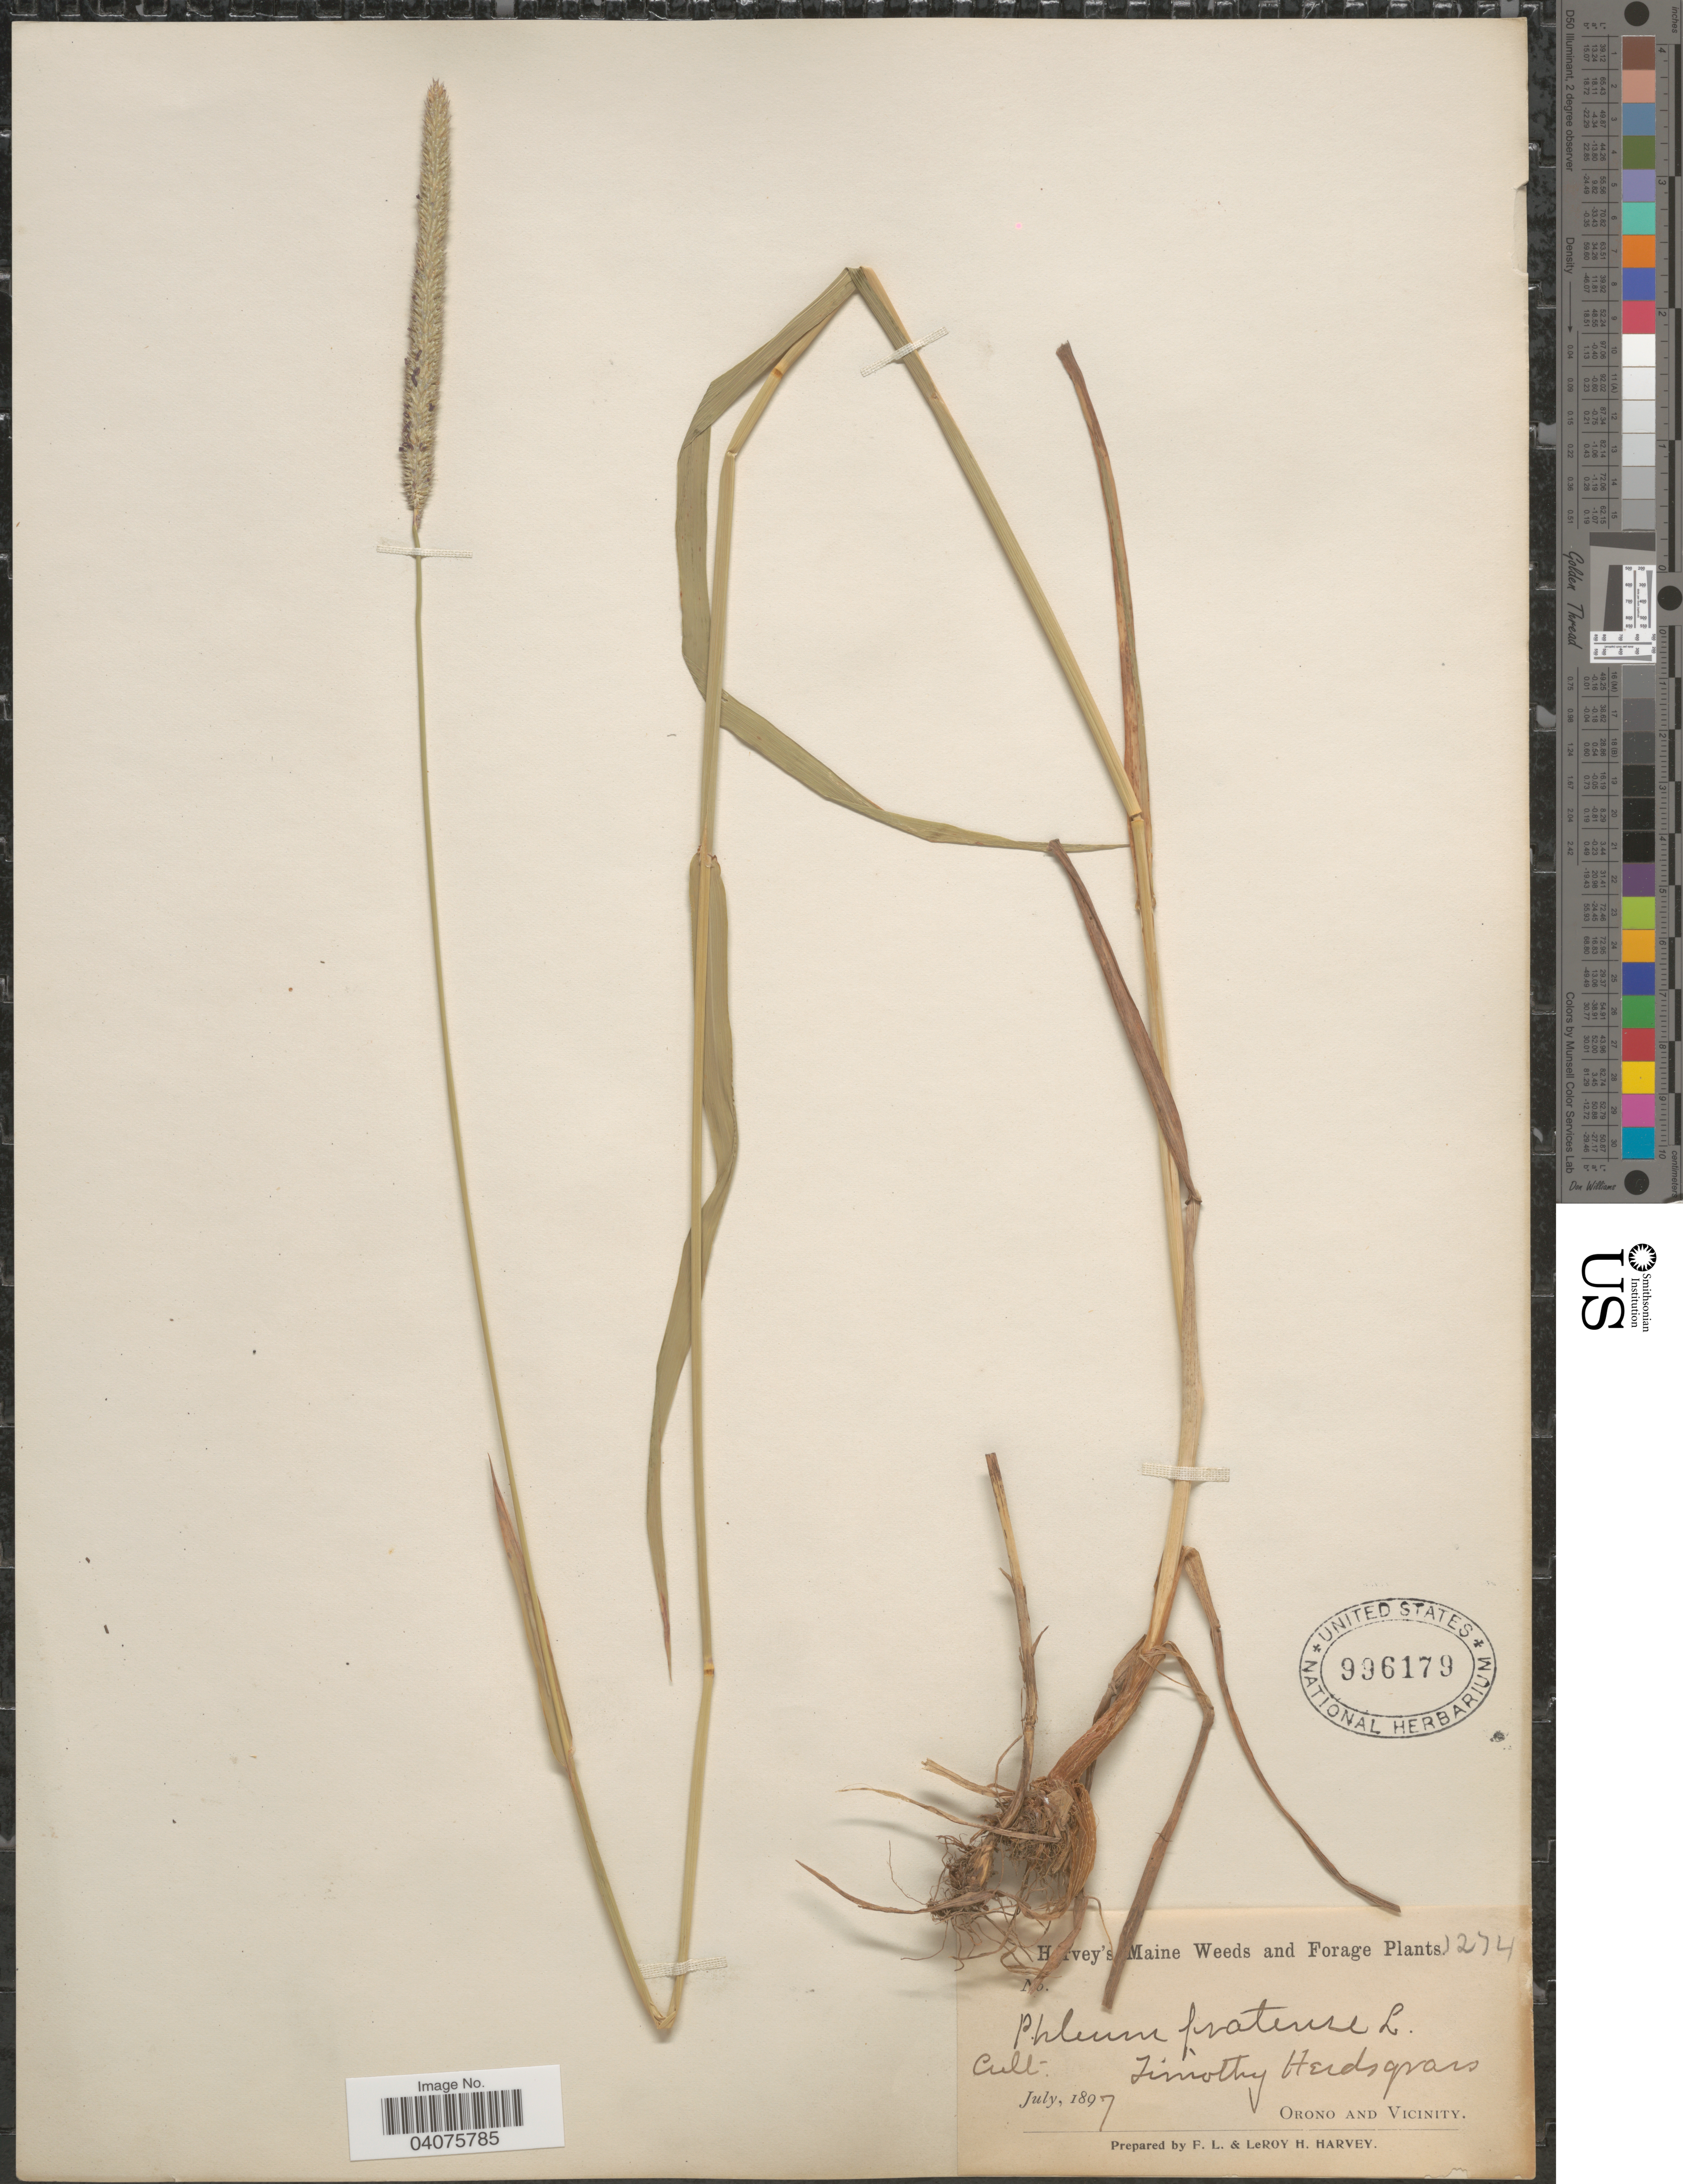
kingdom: Plantae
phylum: Tracheophyta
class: Liliopsida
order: Poales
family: Poaceae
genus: Phleum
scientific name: Phleum pratense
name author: L.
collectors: F. L. Harvey & L. H. Harvey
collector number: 1274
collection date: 1897-07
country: United States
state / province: Maine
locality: Orono and Vicinity.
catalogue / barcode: US 996179